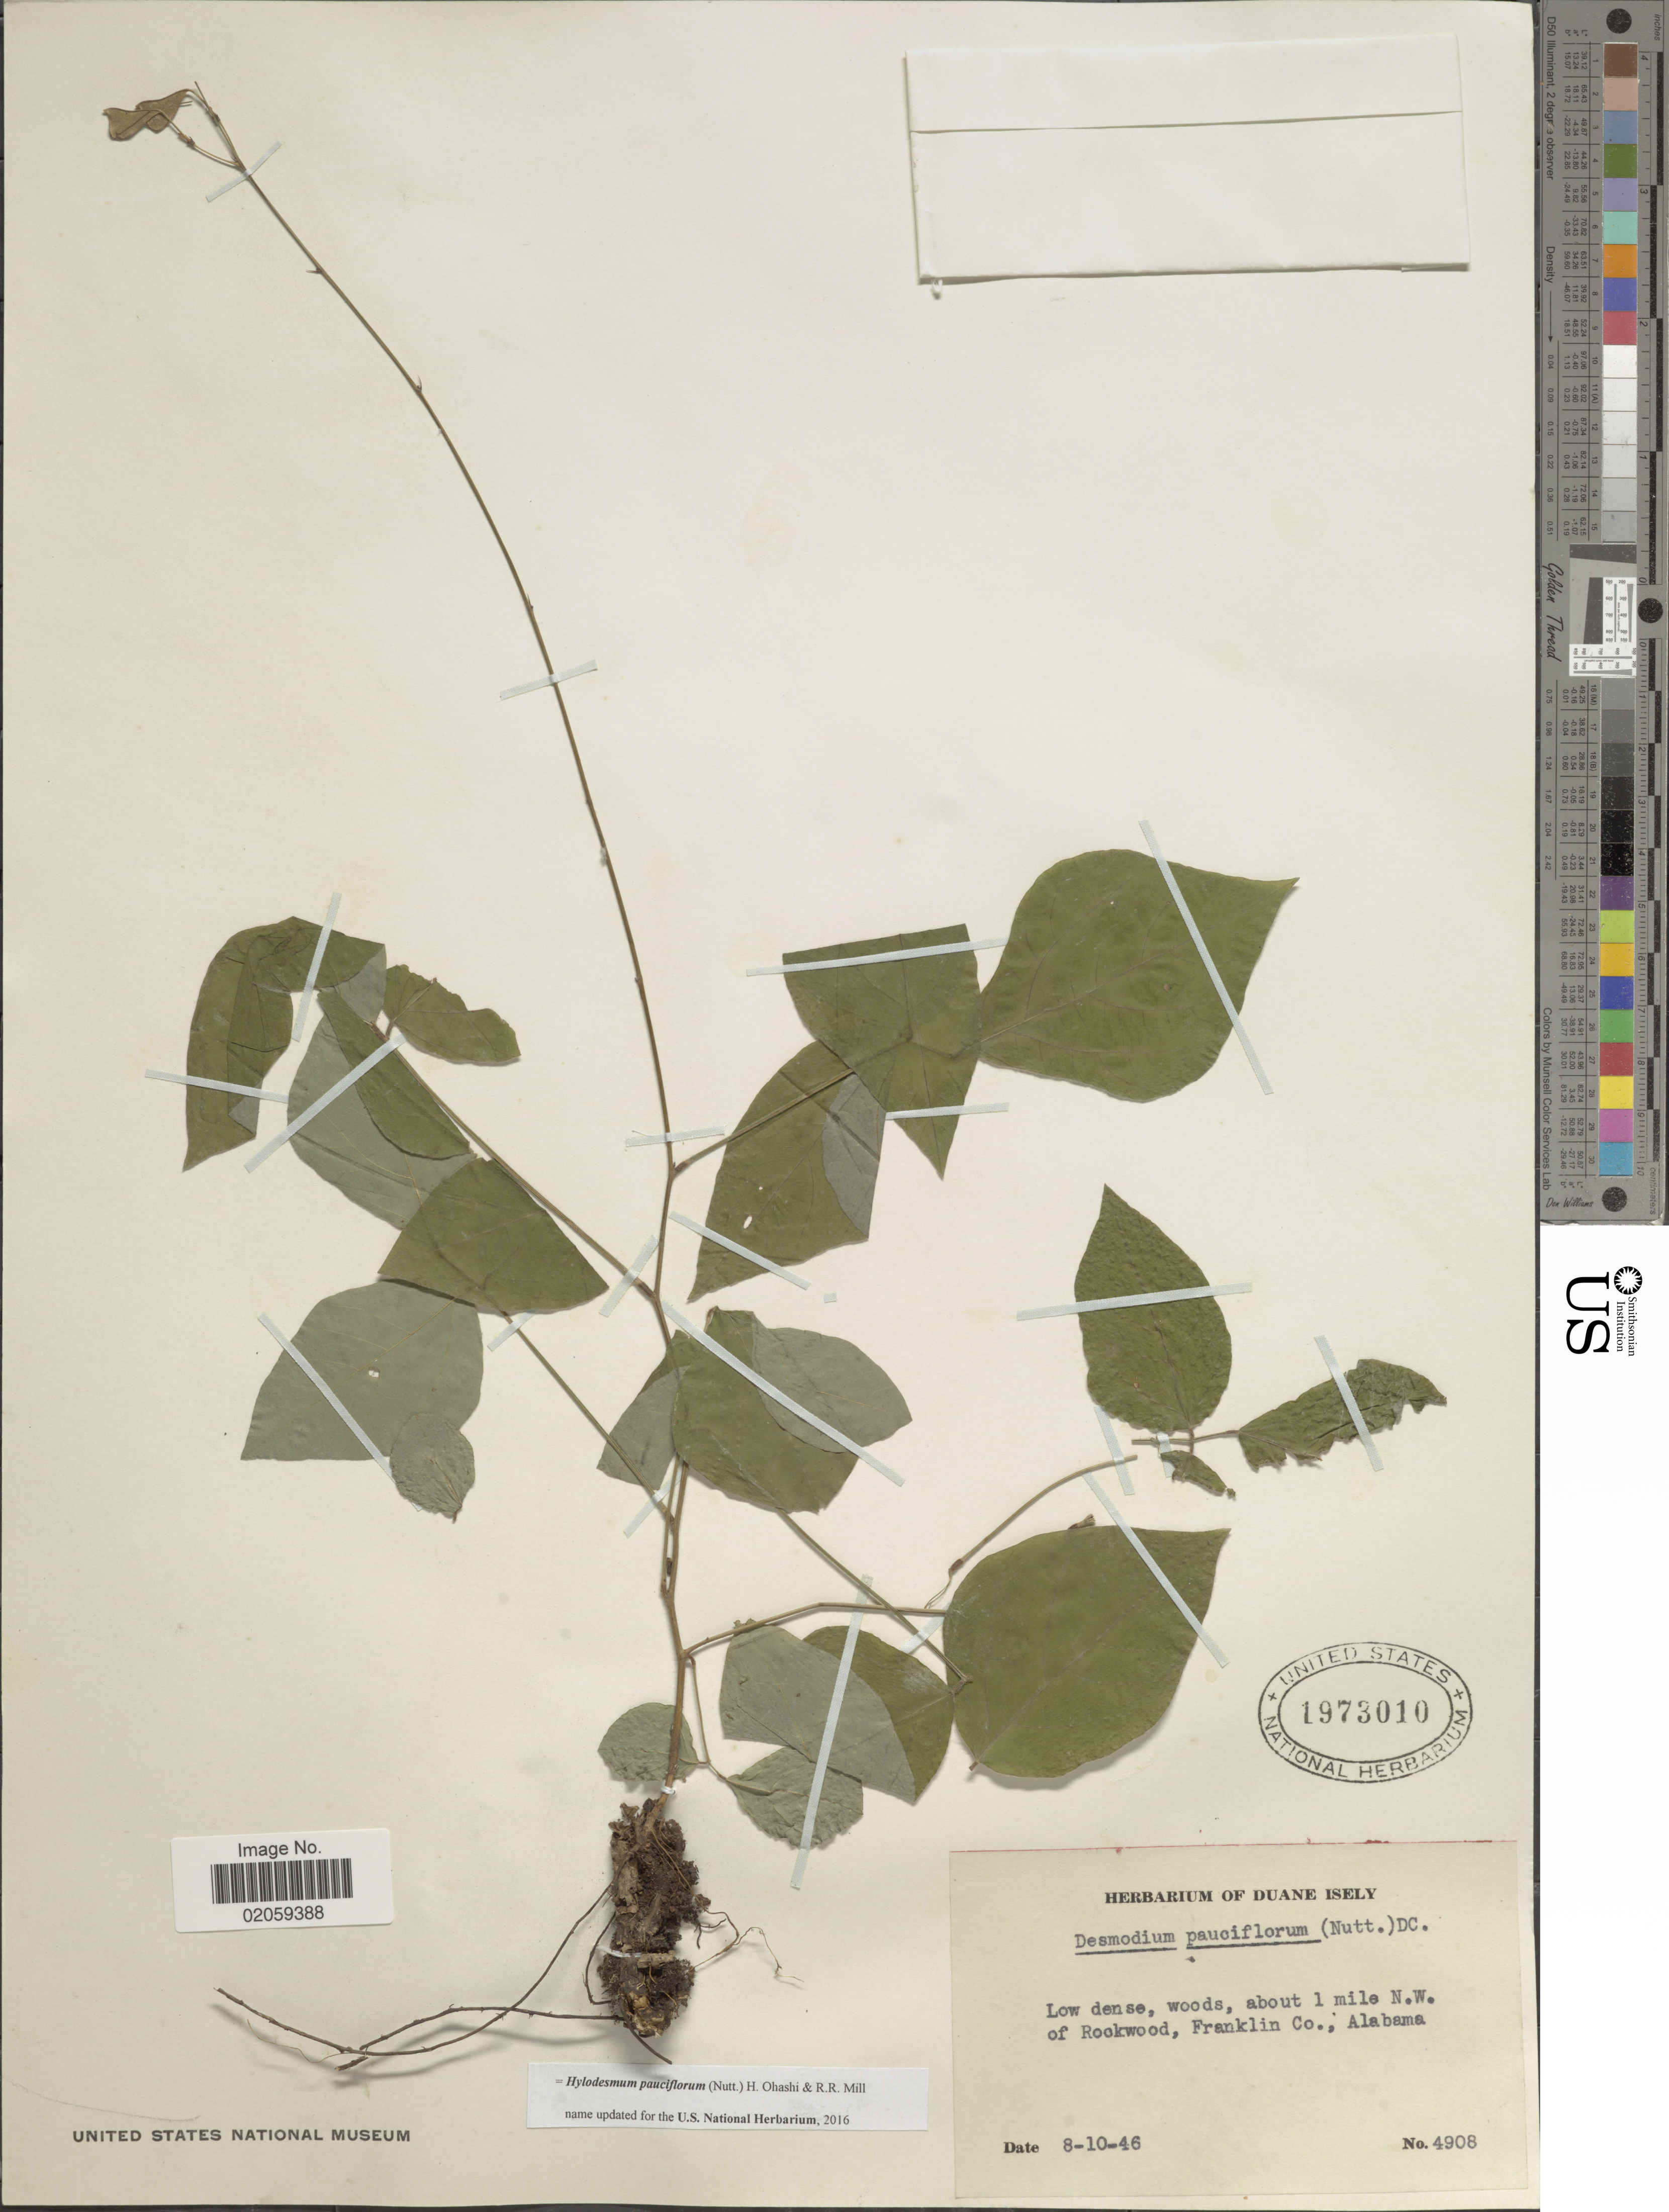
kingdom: Plantae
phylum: Tracheophyta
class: Magnoliopsida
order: Fabales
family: Fabaceae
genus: Hylodesmum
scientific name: Hylodesmum pauciflorum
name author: (Nutt.) H. Ohashi & R.R. Mill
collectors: ex. herb. Duane Isely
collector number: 4908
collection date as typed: Transcribed d/m/y: 10/8/46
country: United States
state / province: Alabama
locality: About 1 mile N.W. Rockwood, Franklin Co.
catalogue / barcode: US 1973010